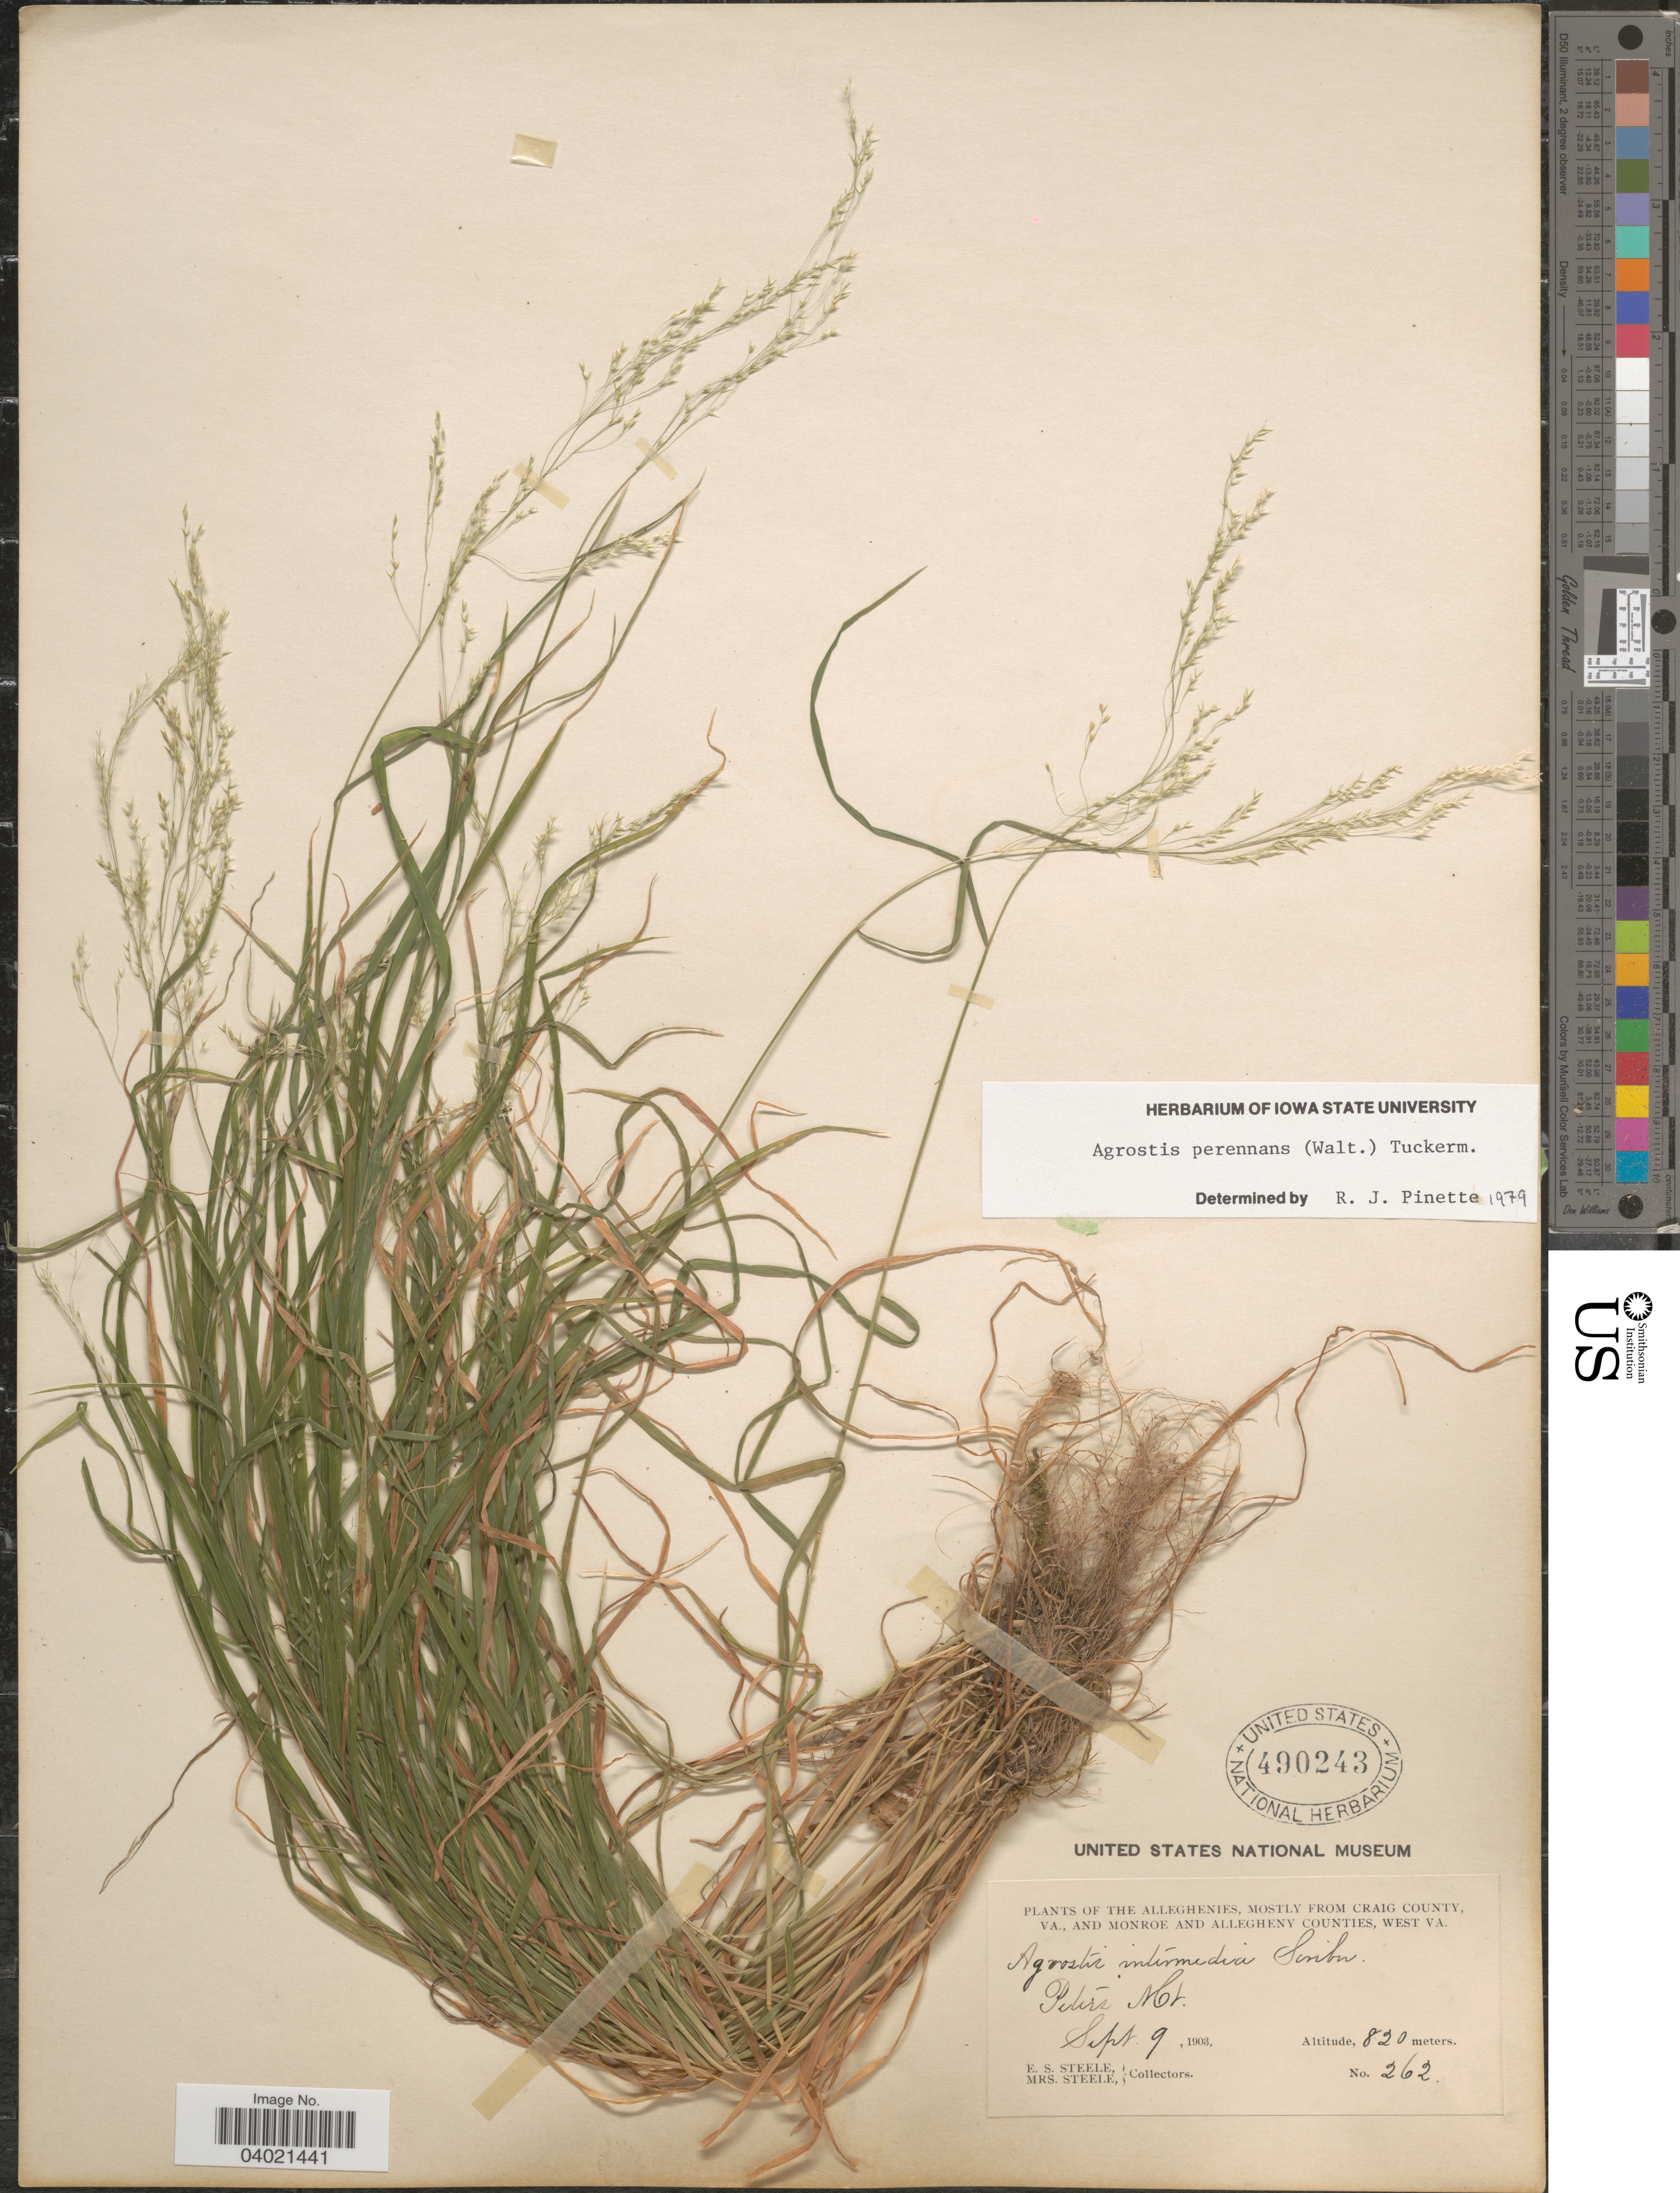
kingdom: Plantae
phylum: Tracheophyta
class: Liliopsida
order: Poales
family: Poaceae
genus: Agrostis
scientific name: Agrostis perennans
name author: (Walter) Tuck.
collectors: E. Steele & Mrs. E. S. Steele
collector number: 262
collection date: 1903-09-09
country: United States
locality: The Alleghenies, mostly from Craig County, VA., And Monroe and Allegheny Counties, West VA. Peters Mt.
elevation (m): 820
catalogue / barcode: US 490243